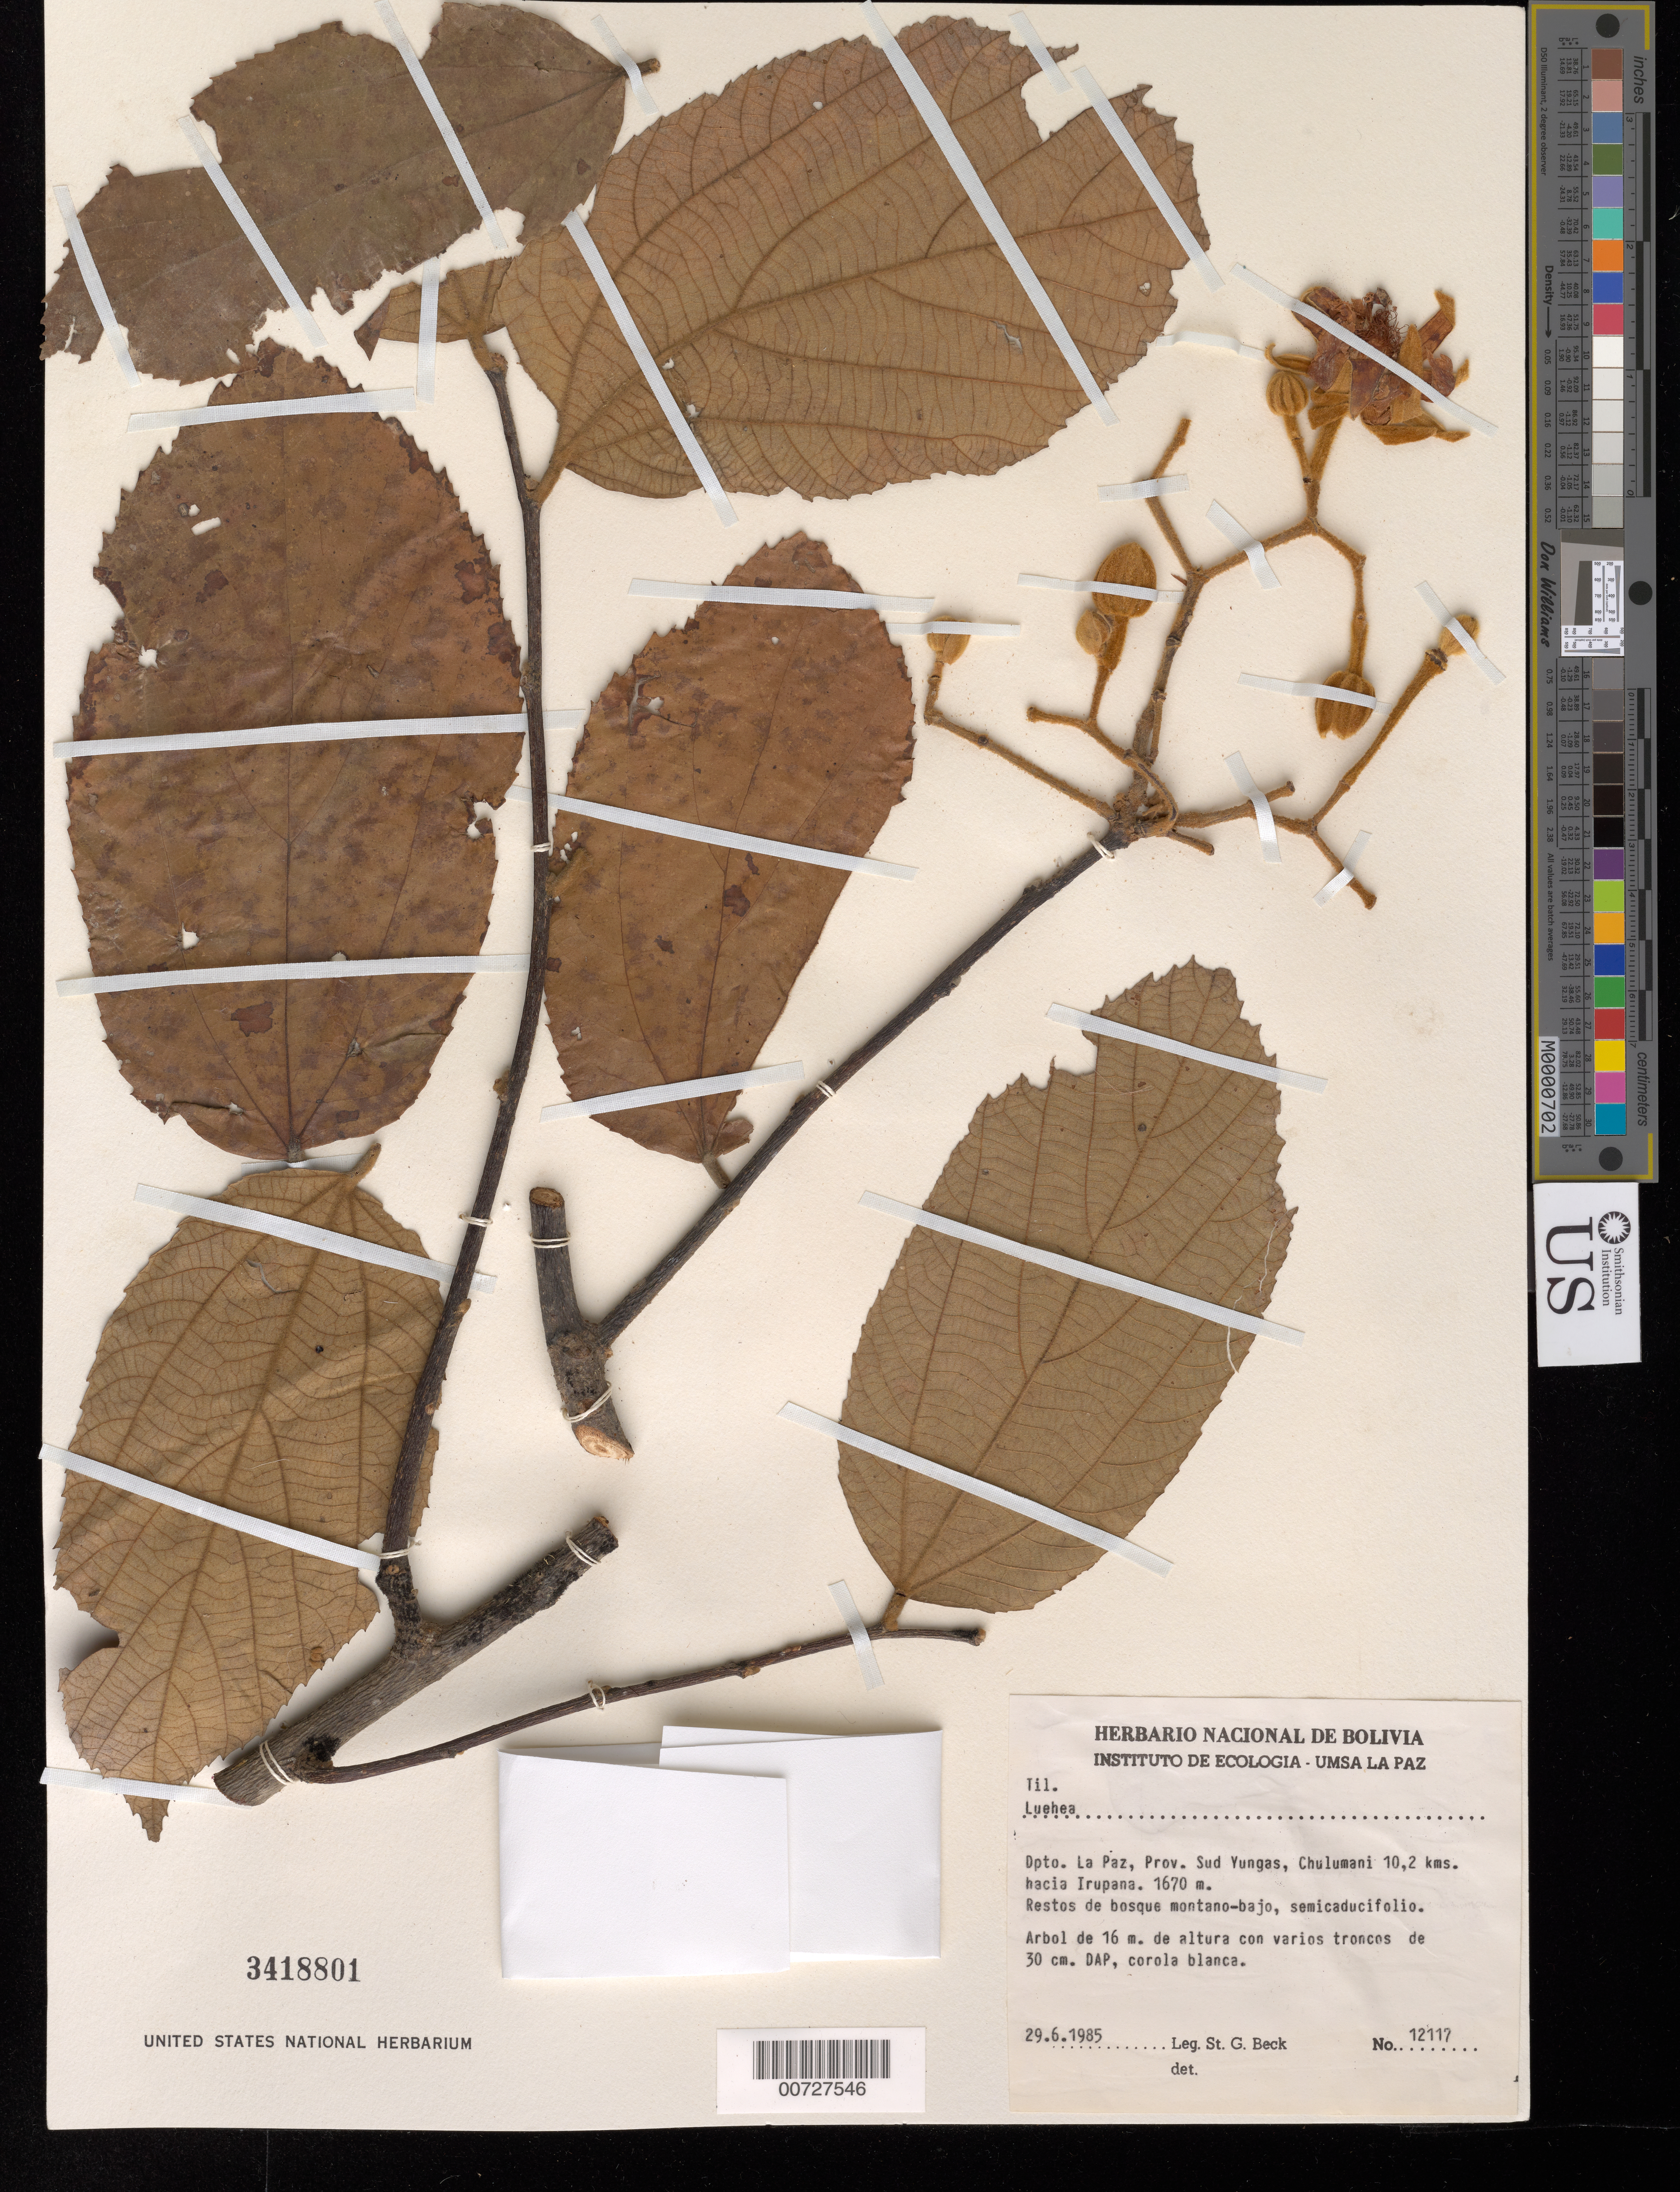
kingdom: Plantae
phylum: Tracheophyta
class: Magnoliopsida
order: Malvales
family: Malvaceae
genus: Luehea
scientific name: Luehea sp.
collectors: S. G. Beck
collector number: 12117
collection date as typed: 29 Jun 1985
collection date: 1985-06-29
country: Bolivia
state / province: La Paz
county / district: Sud Yungas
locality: Chulumani 10.2 kms. Hacia Irupana.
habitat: Restos de bosque montano-bajo, semicaducifolio.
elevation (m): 1670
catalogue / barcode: US 3418801